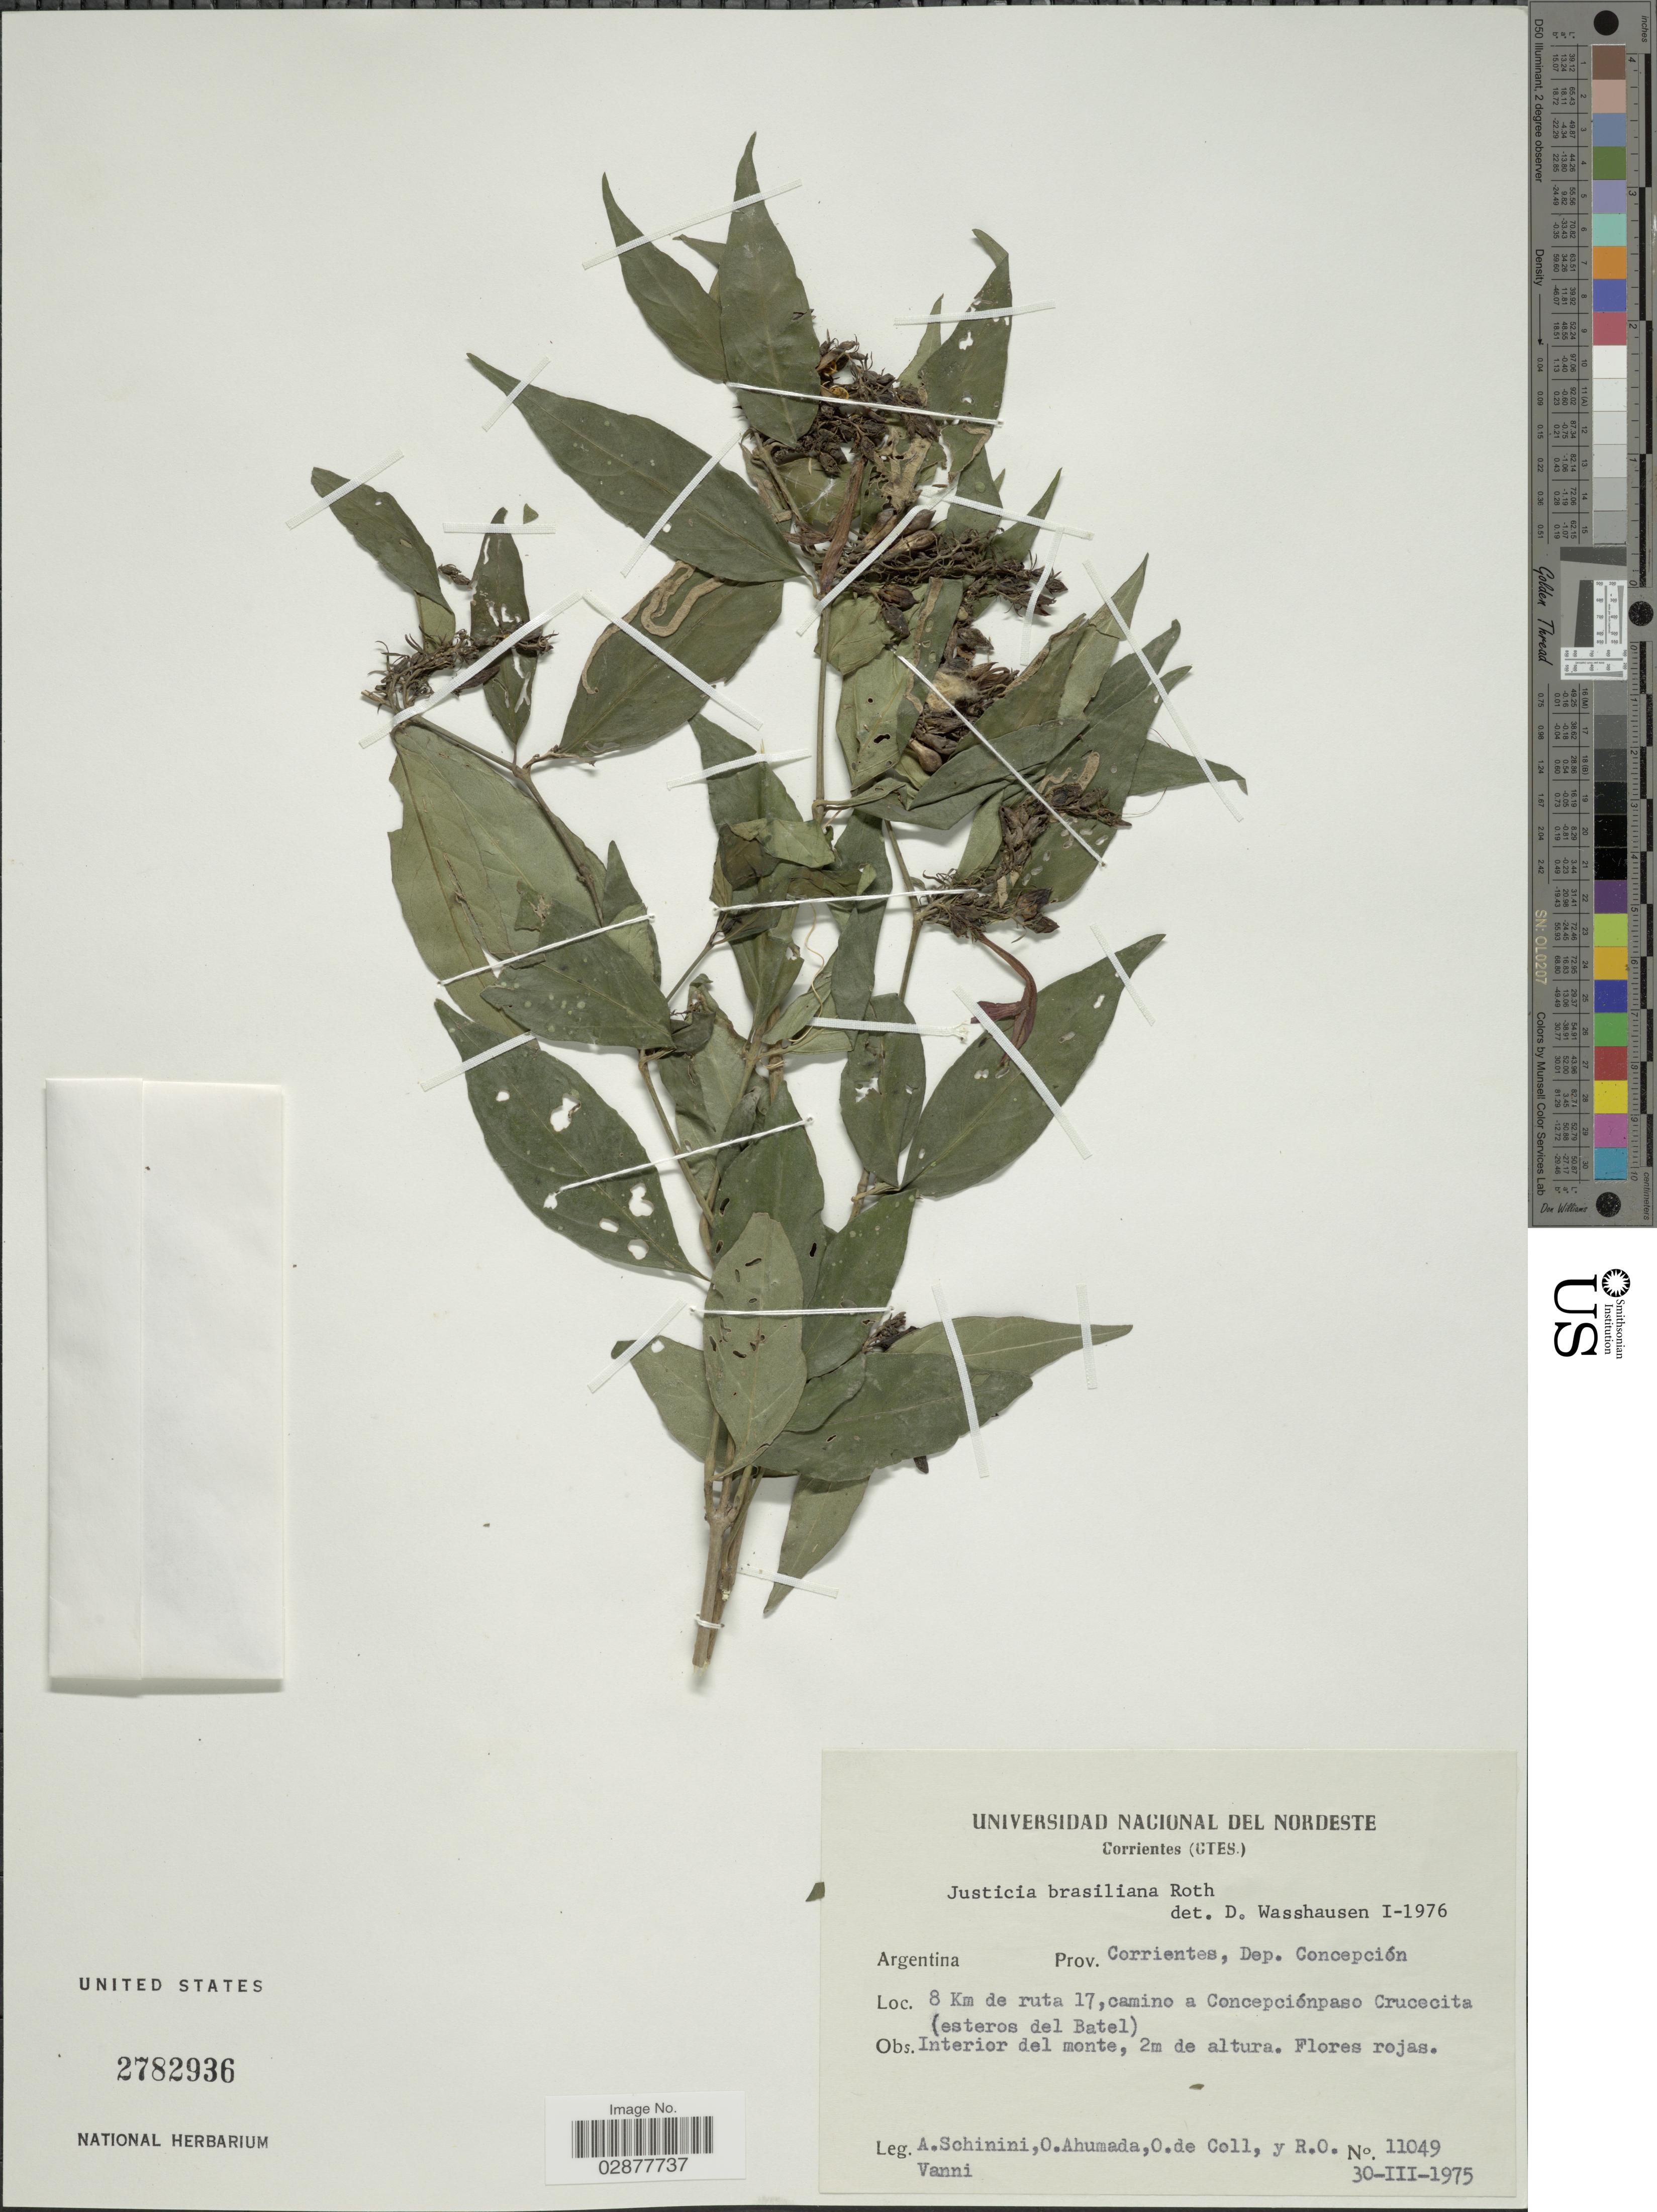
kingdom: Plantae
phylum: Tracheophyta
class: Magnoliopsida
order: Lamiales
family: Acanthaceae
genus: Justicia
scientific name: Justicia brasiliana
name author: Roth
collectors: A. Schinini, O. Ahumada, O. Coll & R. O. Vanni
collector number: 11049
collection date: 1975-03-30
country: Argentina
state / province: Corrientes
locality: Prov. Corrientes, Dep. Concepción. 8 Km de ruta 17, camino a Concepciónpaso Crucecita (esteros del Batel).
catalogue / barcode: US 2782936